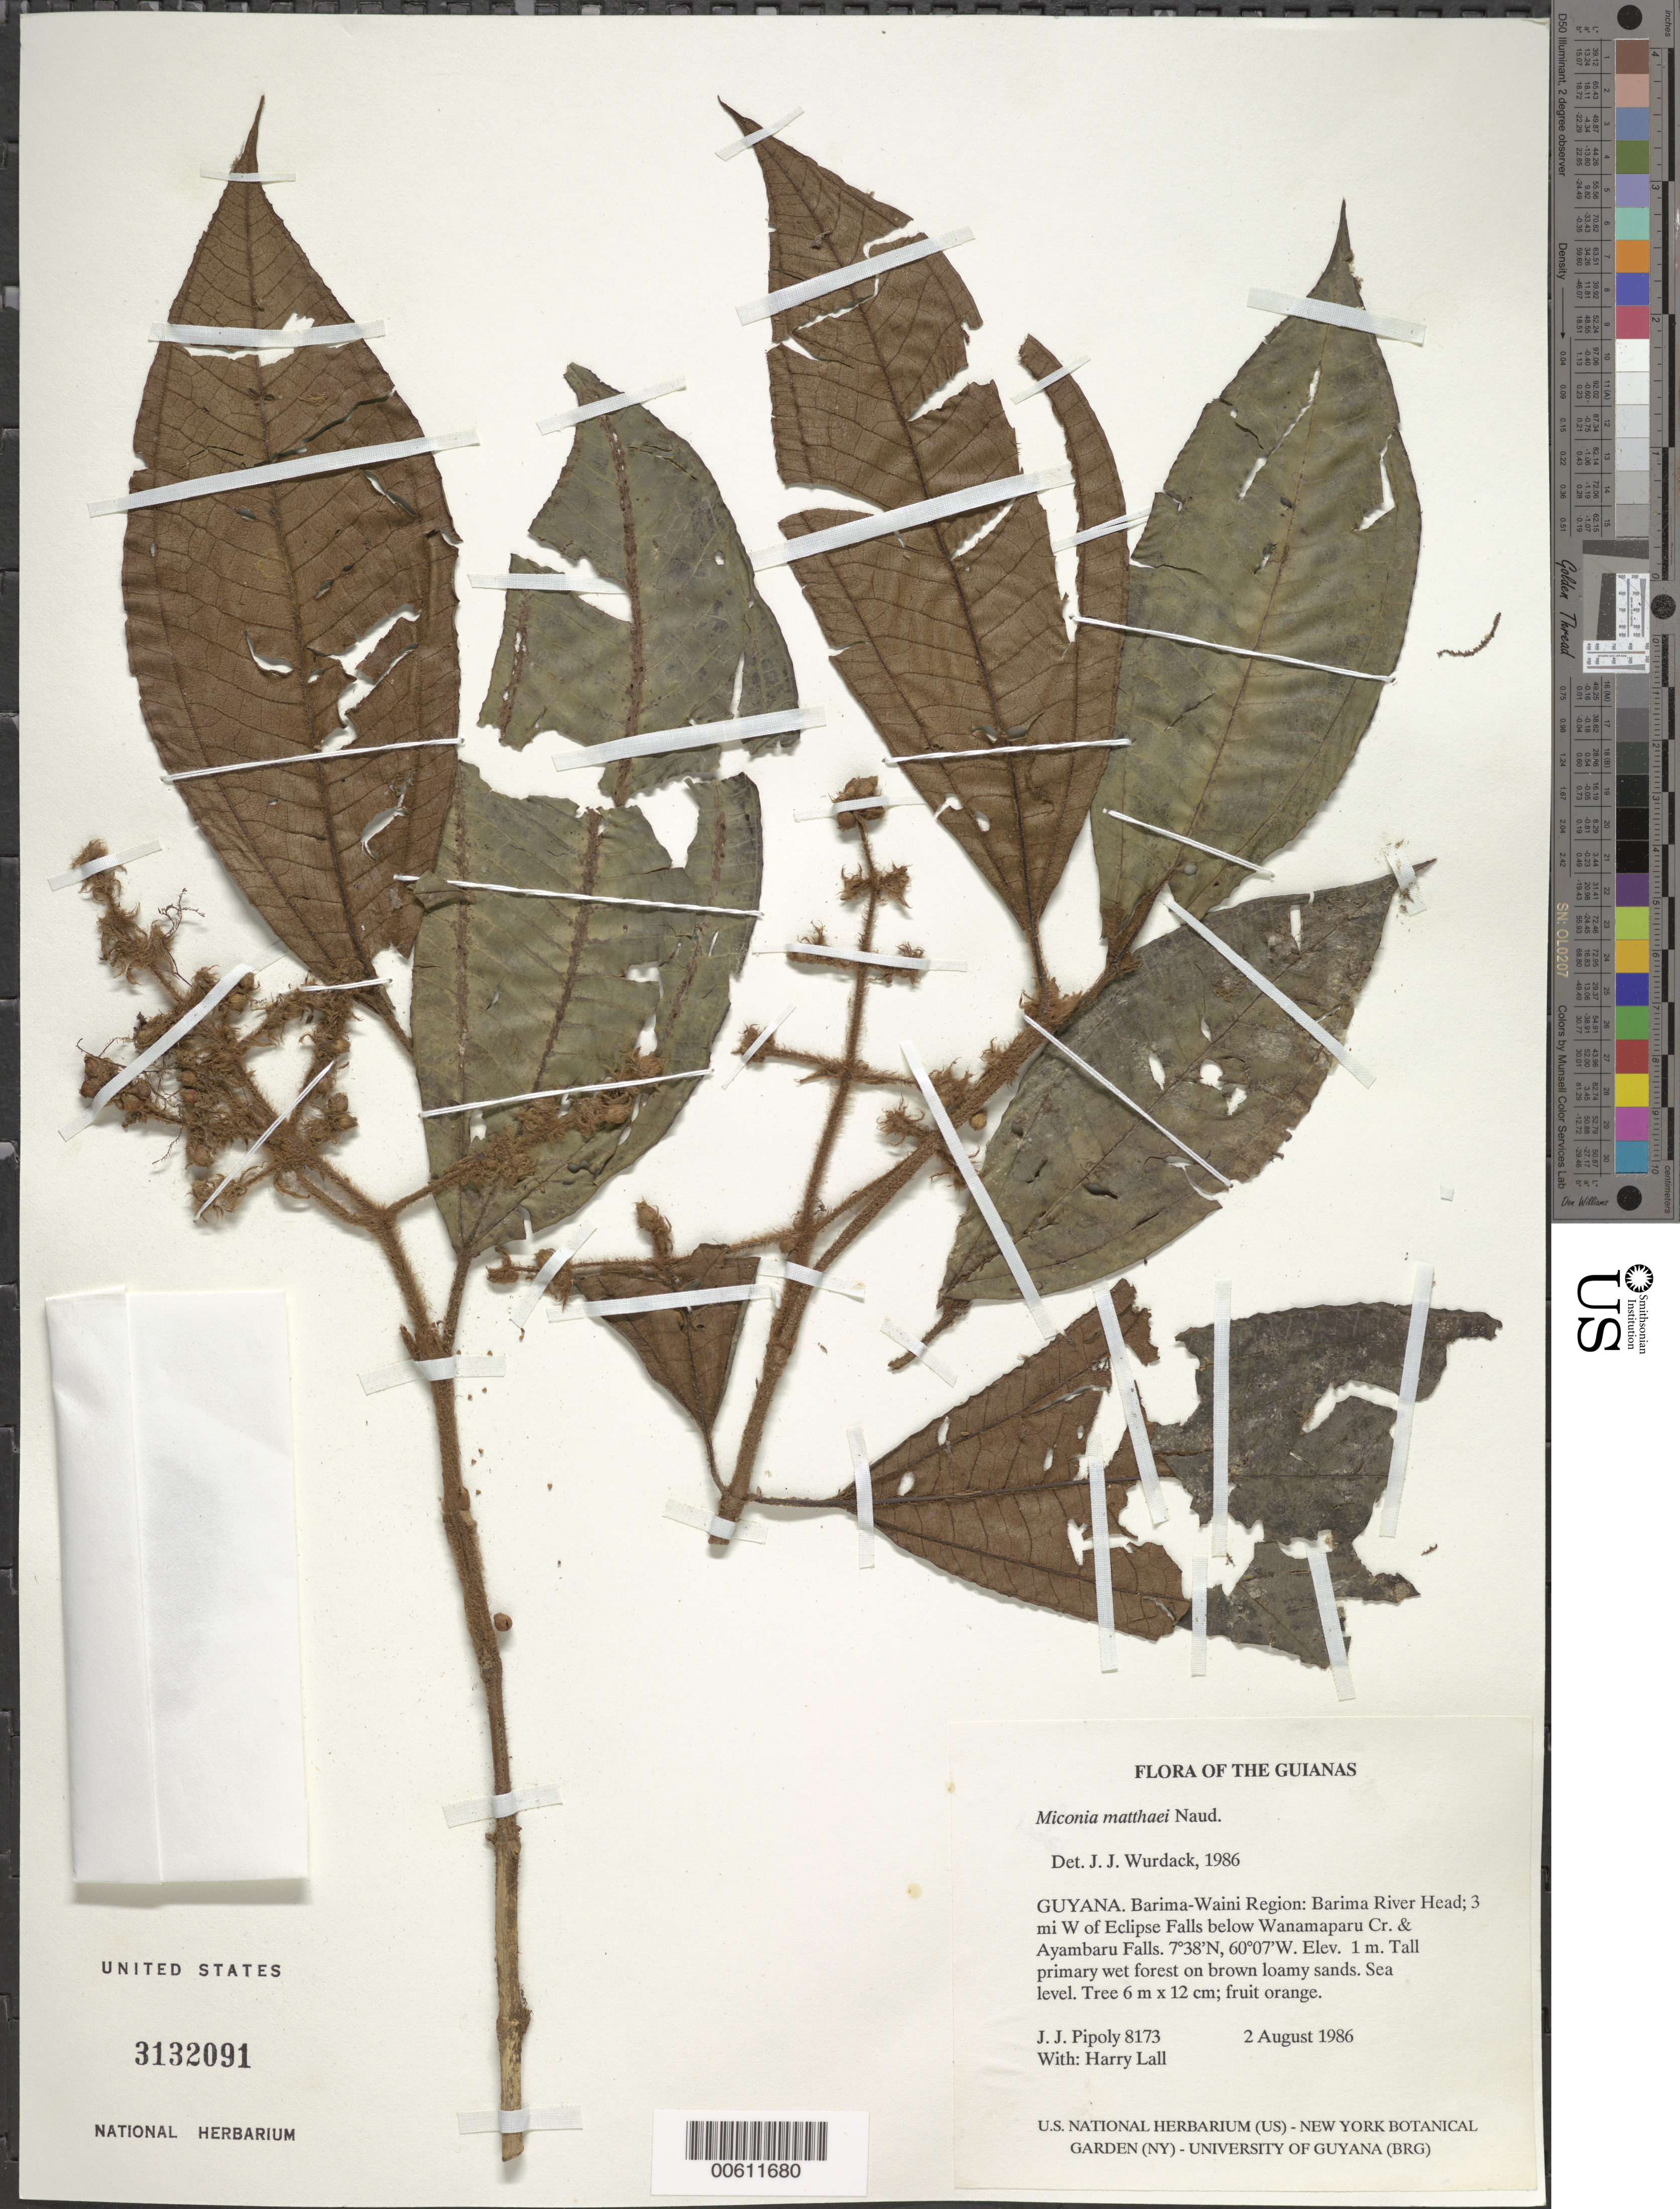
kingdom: Plantae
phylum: Tracheophyta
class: Magnoliopsida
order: Myrtales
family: Melastomataceae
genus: Miconia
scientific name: Miconia matthaei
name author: Naudin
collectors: J. J. Pipoly & H. Lall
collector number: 8173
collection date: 1986-08-02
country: Guyana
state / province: Barima-Waini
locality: The Guianas. Barima-Waini Region: Barima River Head; 3 mi W of Eclipse Falls below Wanamaparu Cr. & Ayambaru Falls.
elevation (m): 1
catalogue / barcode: US 3132091